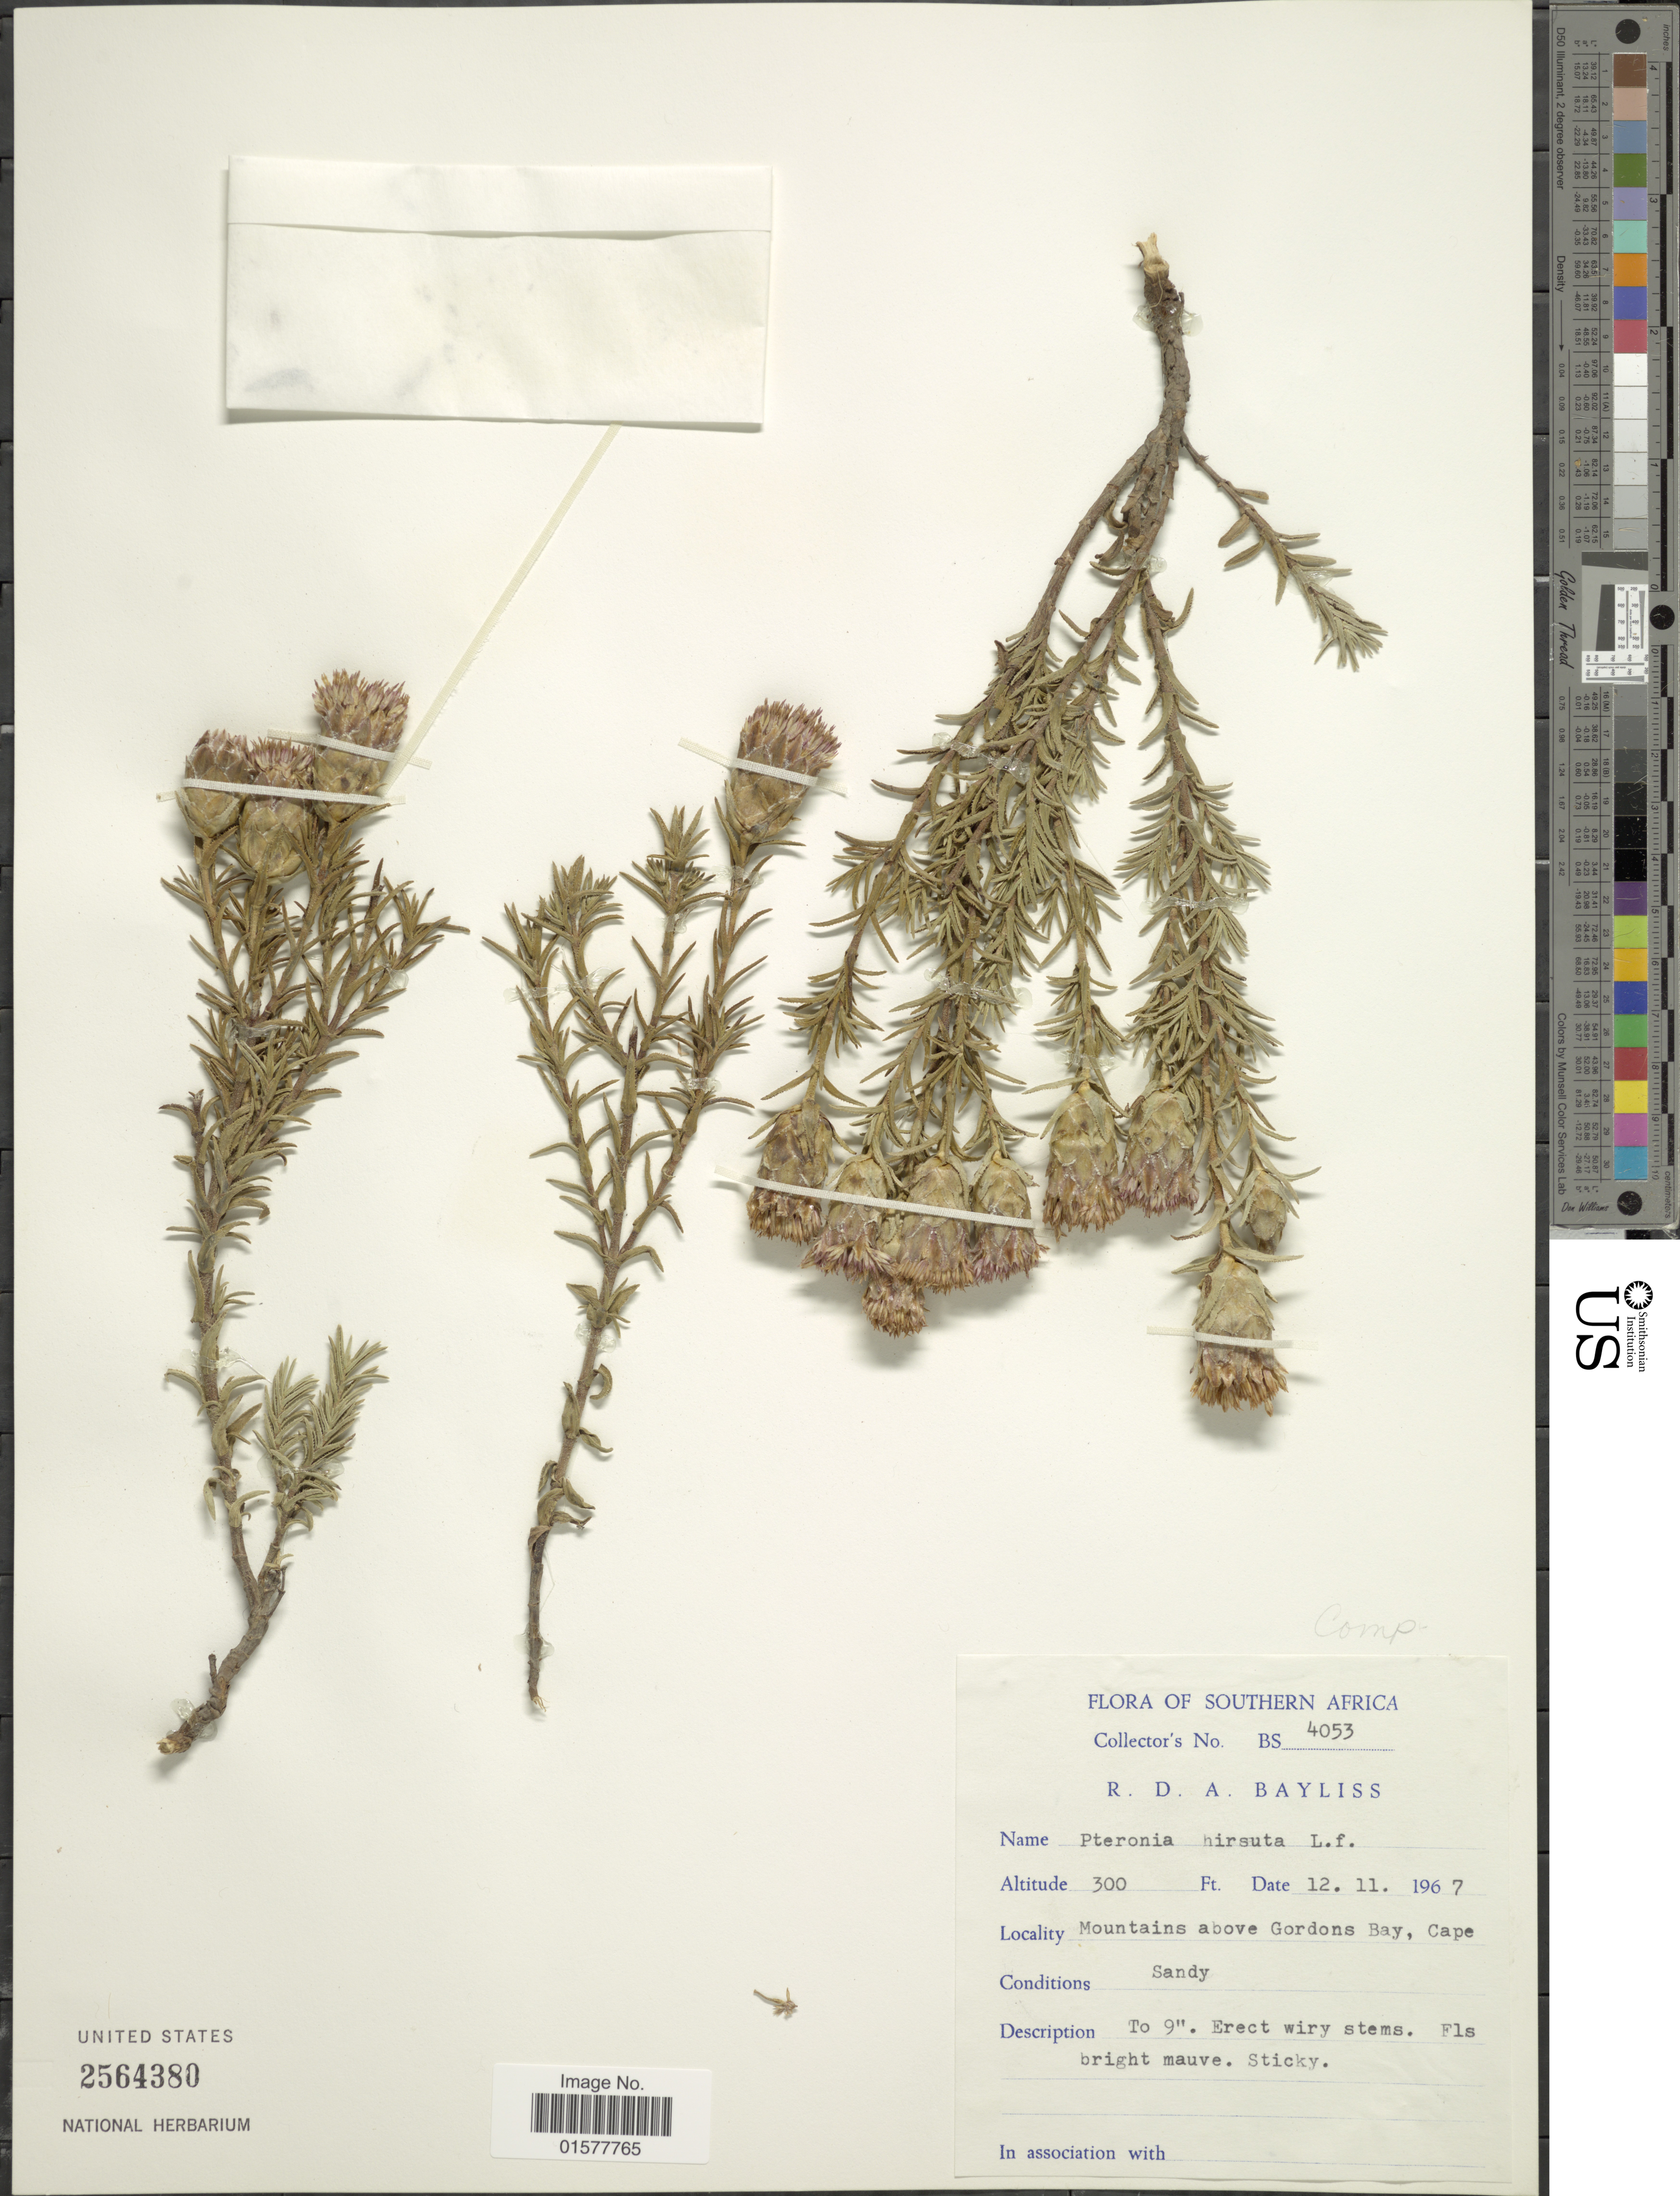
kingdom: Plantae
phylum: Tracheophyta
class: Magnoliopsida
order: Asterales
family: Asteraceae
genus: Pteronia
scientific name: Pteronia hirsuta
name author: L. f.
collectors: R. Bayliss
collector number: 4053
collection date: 1967-11-12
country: South Africa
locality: Mountains above Gordons Bay, Cape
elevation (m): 91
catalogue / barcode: US 2564380